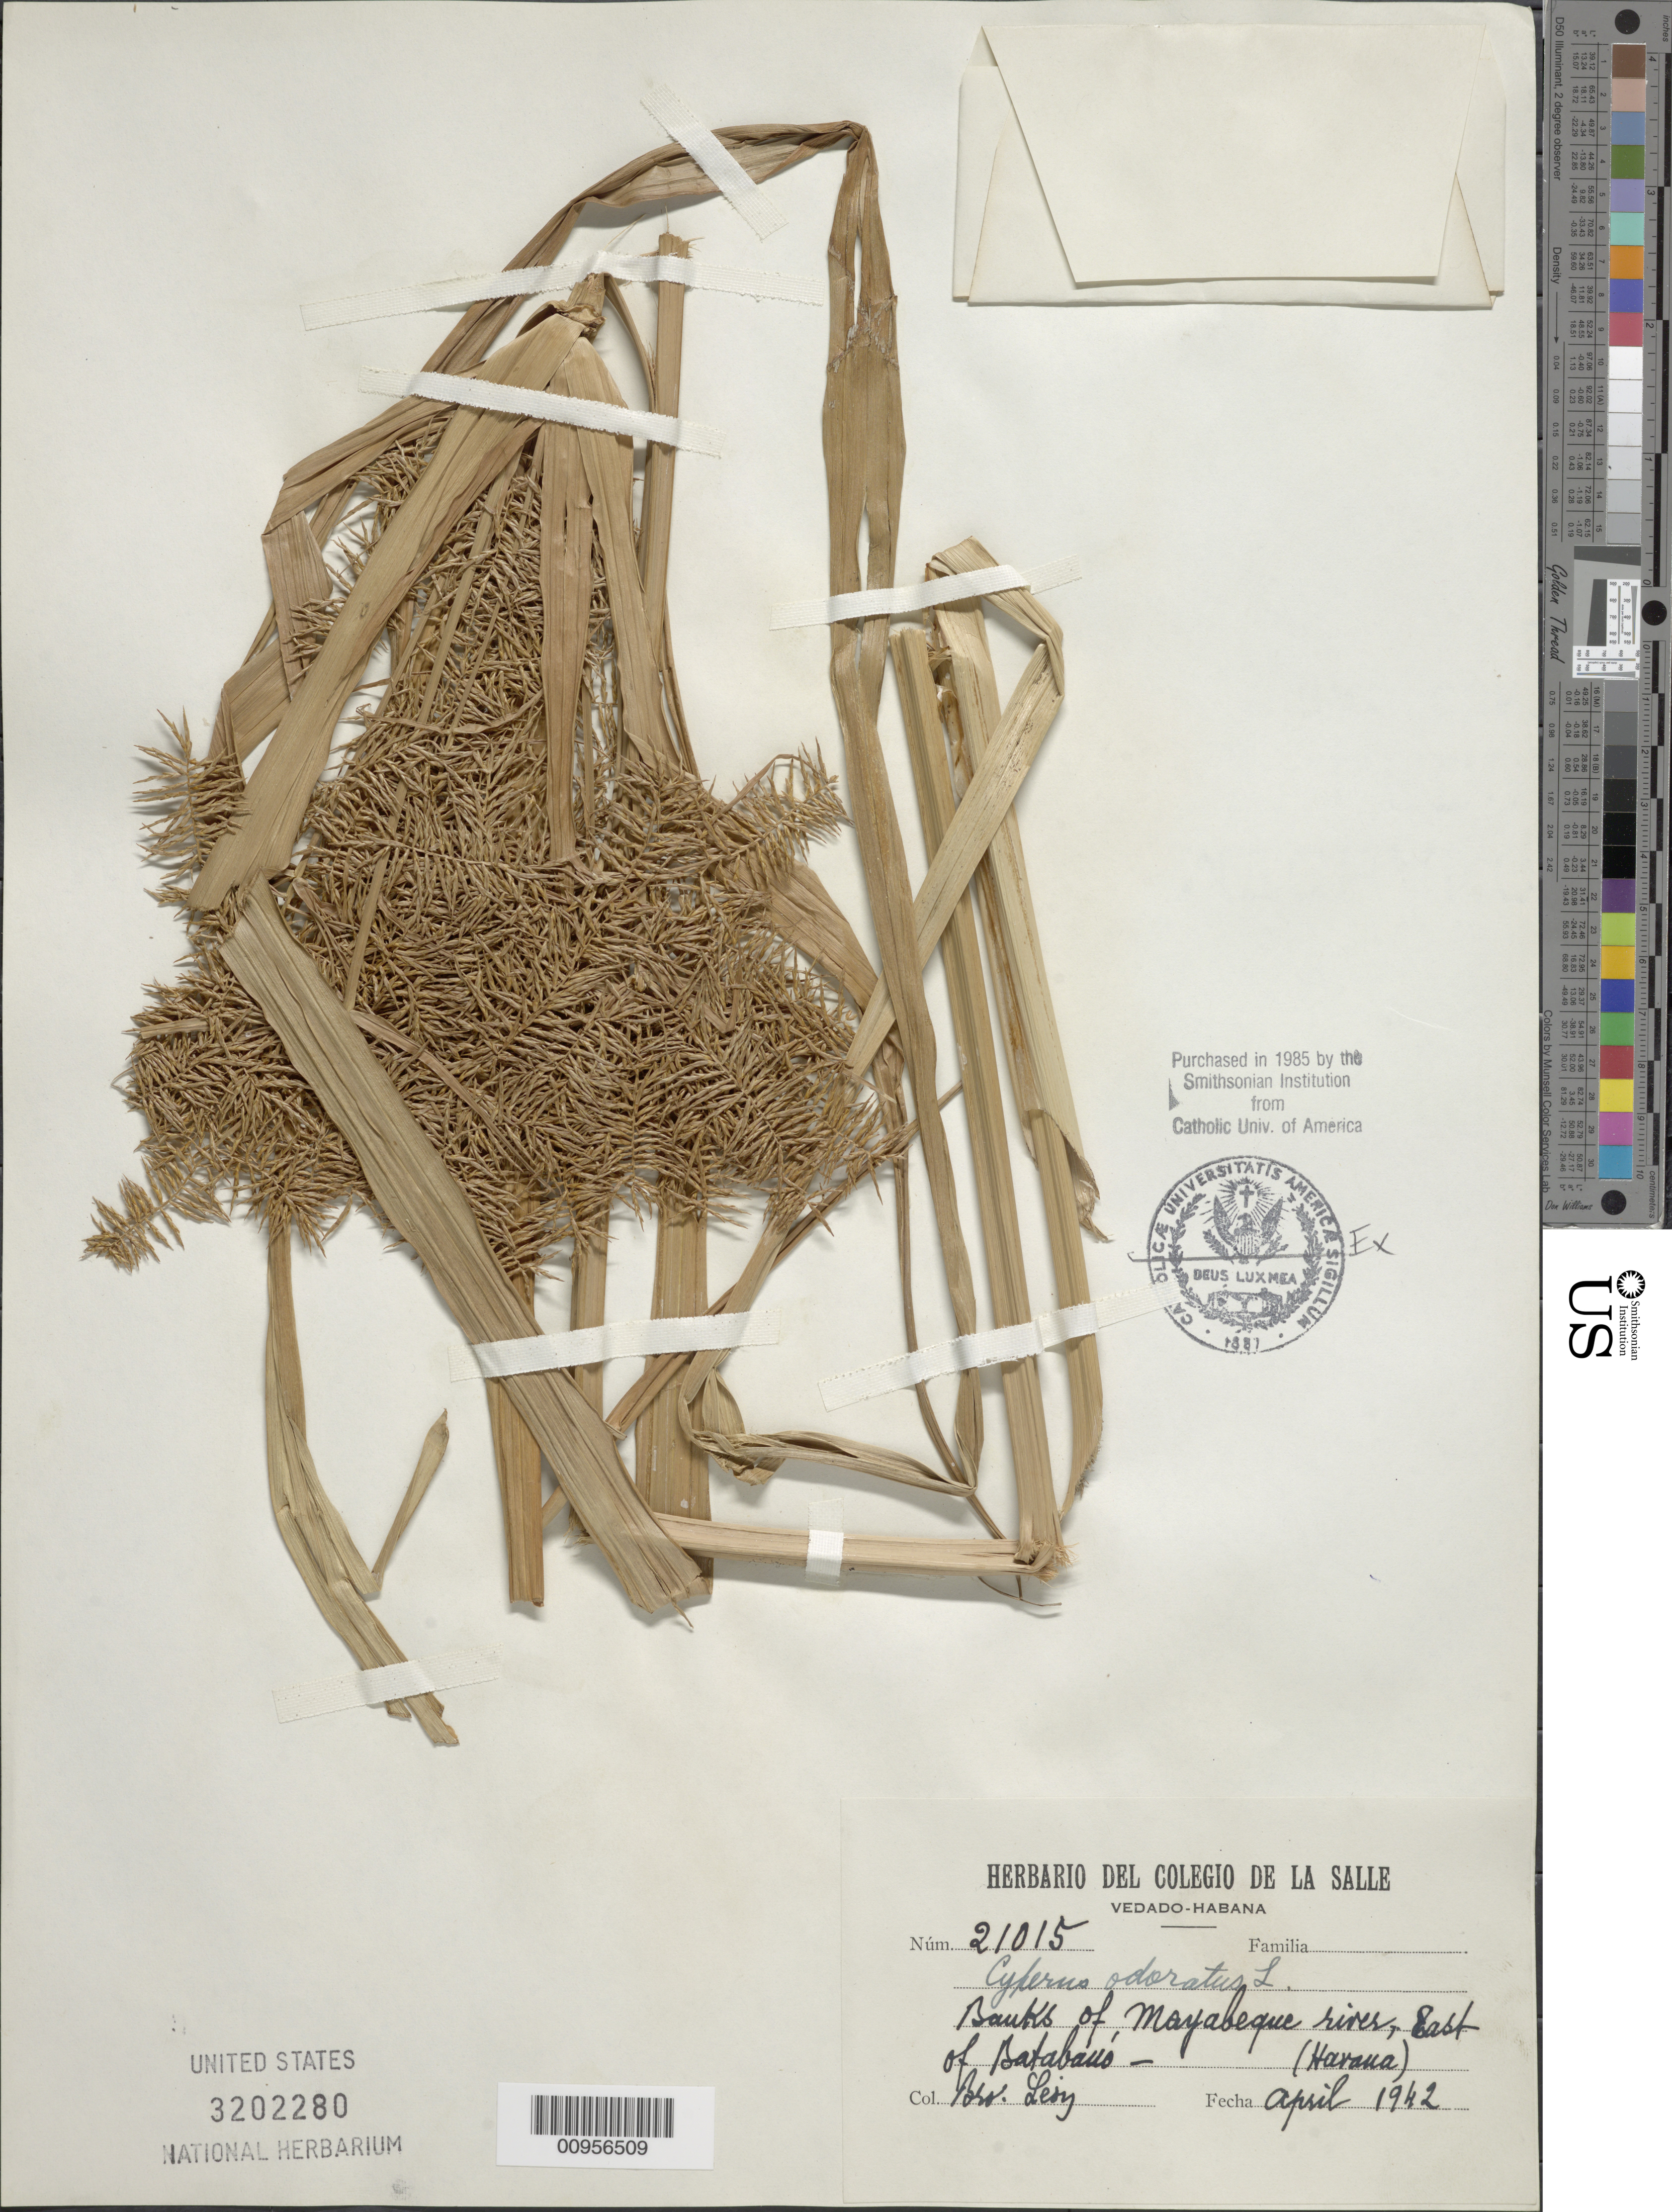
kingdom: Plantae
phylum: Tracheophyta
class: Liliopsida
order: Poales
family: Cyperaceae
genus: Cyperus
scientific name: Cyperus odoratus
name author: L.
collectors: Bro. León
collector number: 21015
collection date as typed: Apr 1942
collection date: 1942-04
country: Cuba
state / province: La Habana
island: Cuba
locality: Banks of Mayabeque river, E of Batabanó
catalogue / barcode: US 3202280